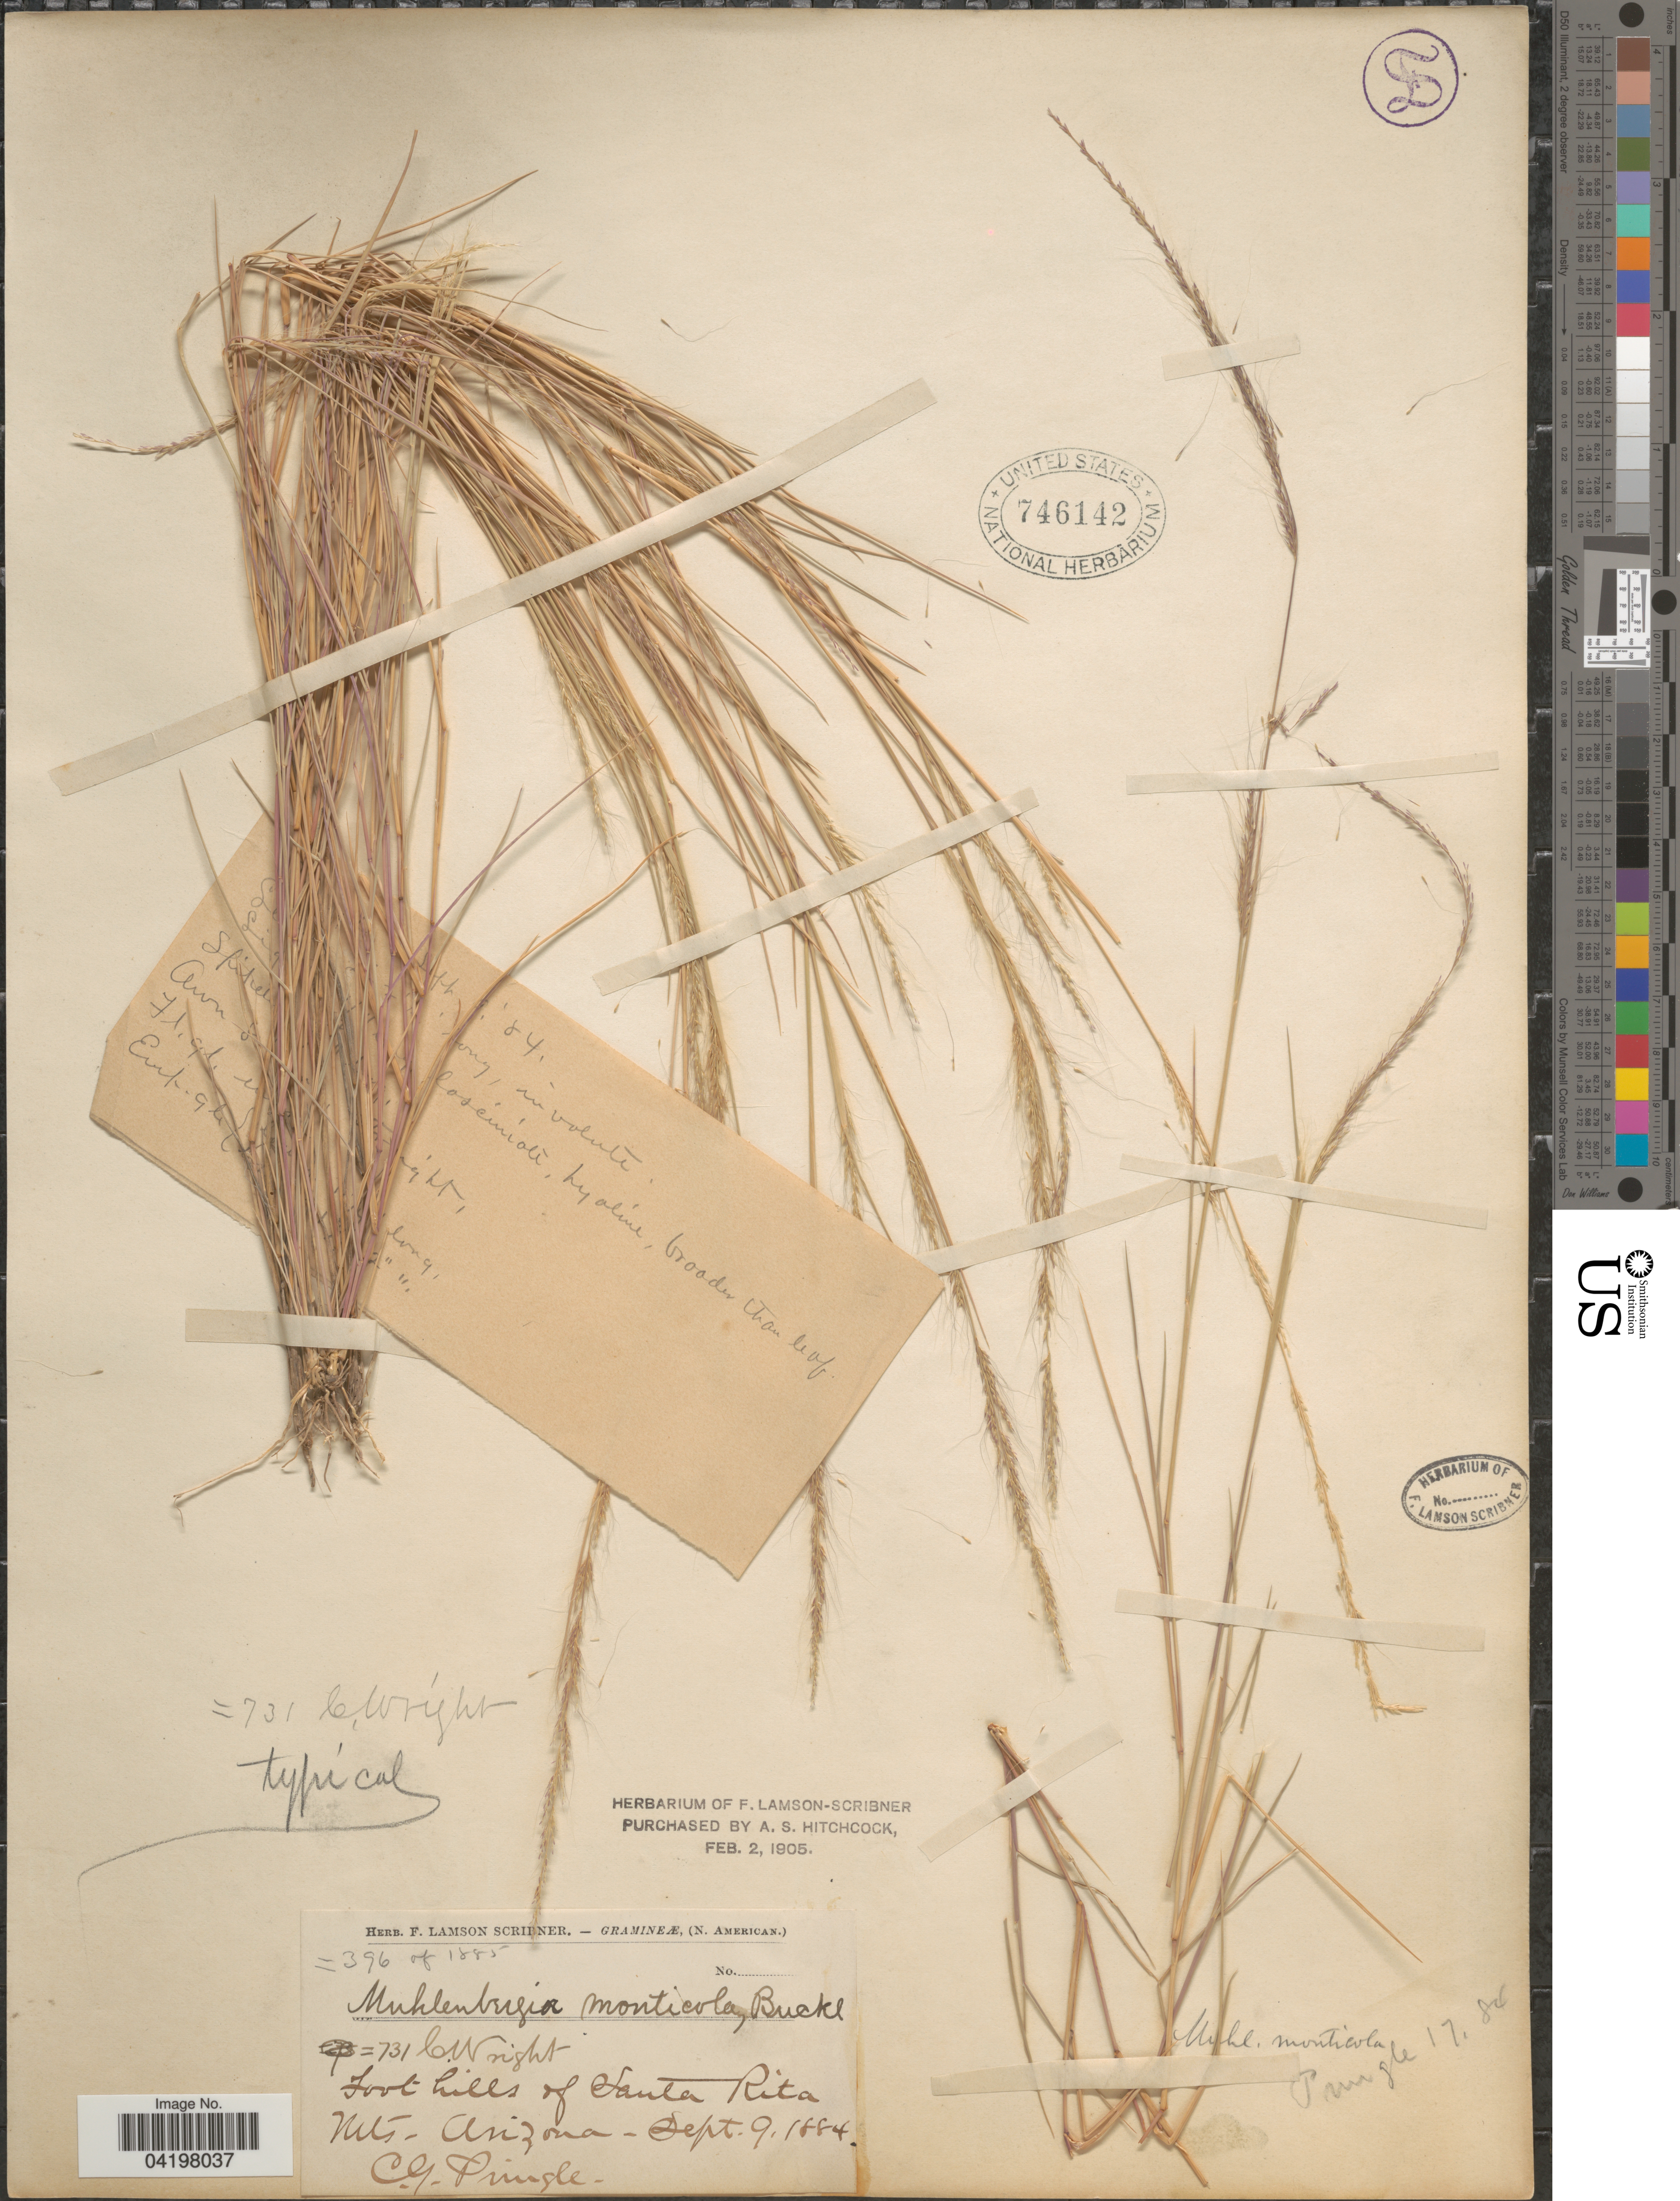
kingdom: Plantae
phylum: Tracheophyta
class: Liliopsida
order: Poales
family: Poaceae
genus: Muhlenbergia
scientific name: Muhlenbergia tenuifolia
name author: (Kunth) Kunth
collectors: C. G. Pringle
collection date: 1884-09-09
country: United States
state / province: Arizona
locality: Foot hills of Santa Rita Mts.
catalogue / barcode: US 746142